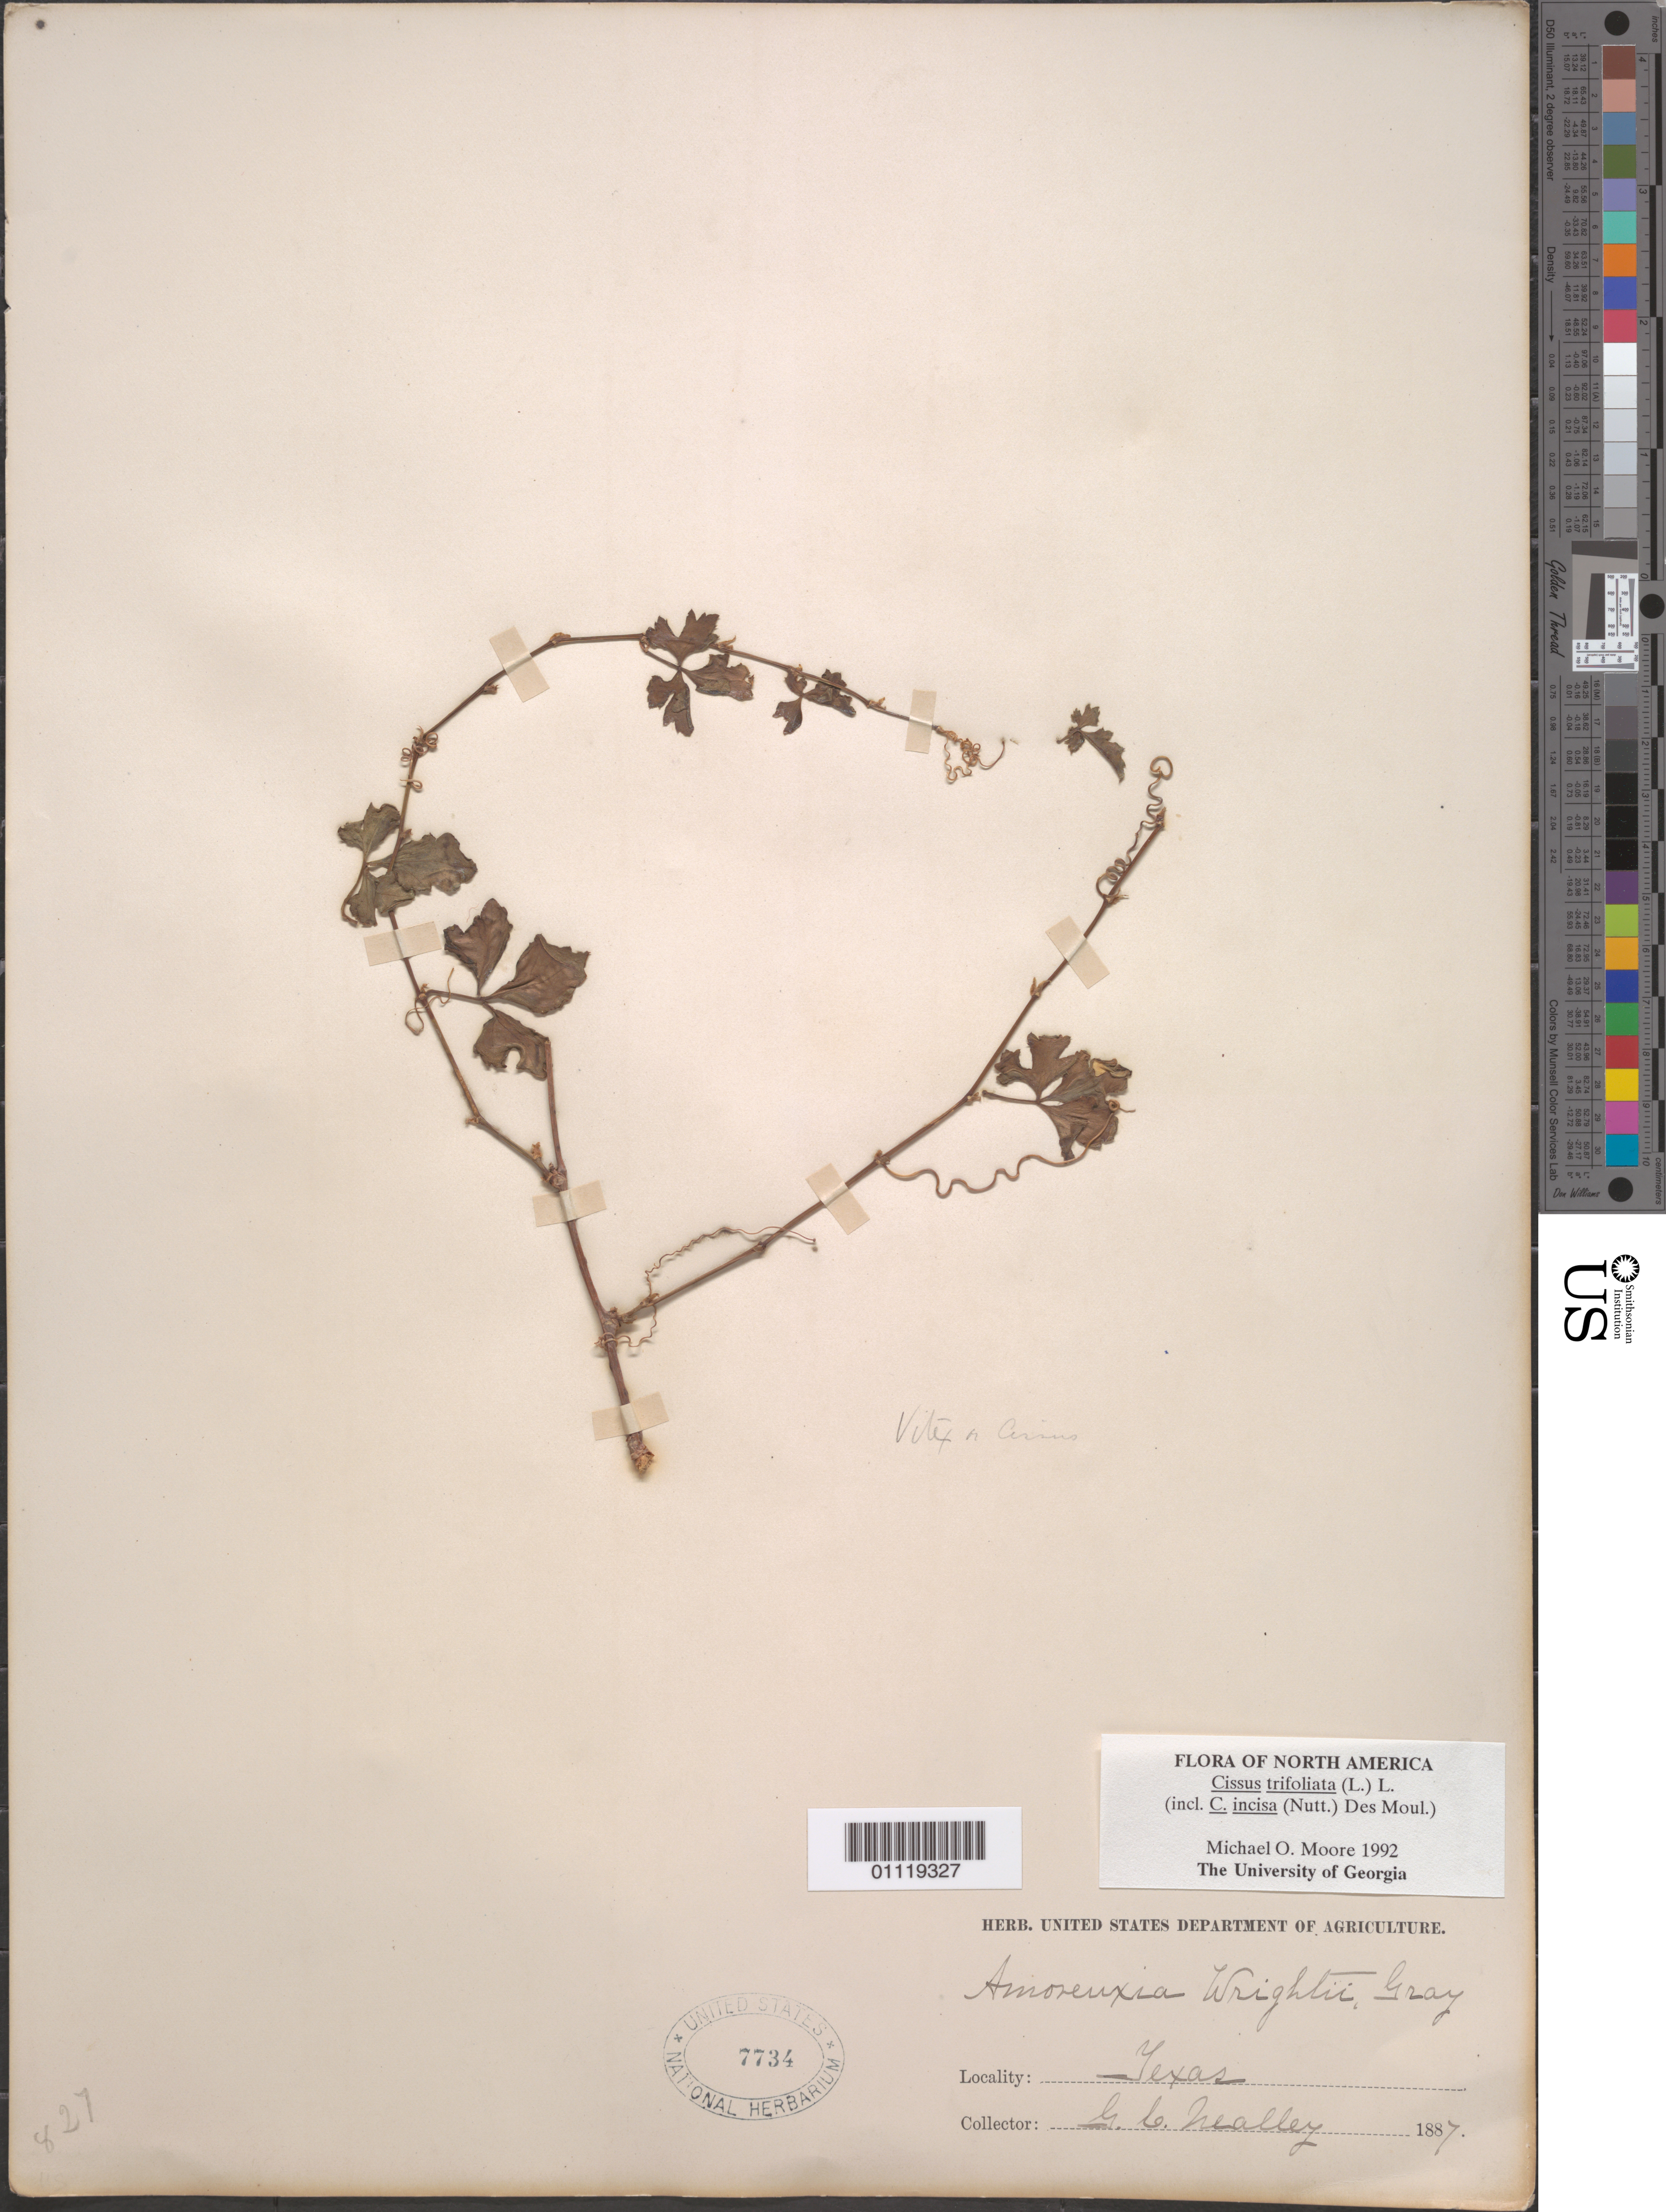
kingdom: Plantae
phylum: Tracheophyta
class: Magnoliopsida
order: Vitales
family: Vitaceae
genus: Cissus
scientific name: Cissus trifoliata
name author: (L.) L.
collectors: G. C. Nealley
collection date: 1887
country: United States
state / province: Texas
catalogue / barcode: US 7734